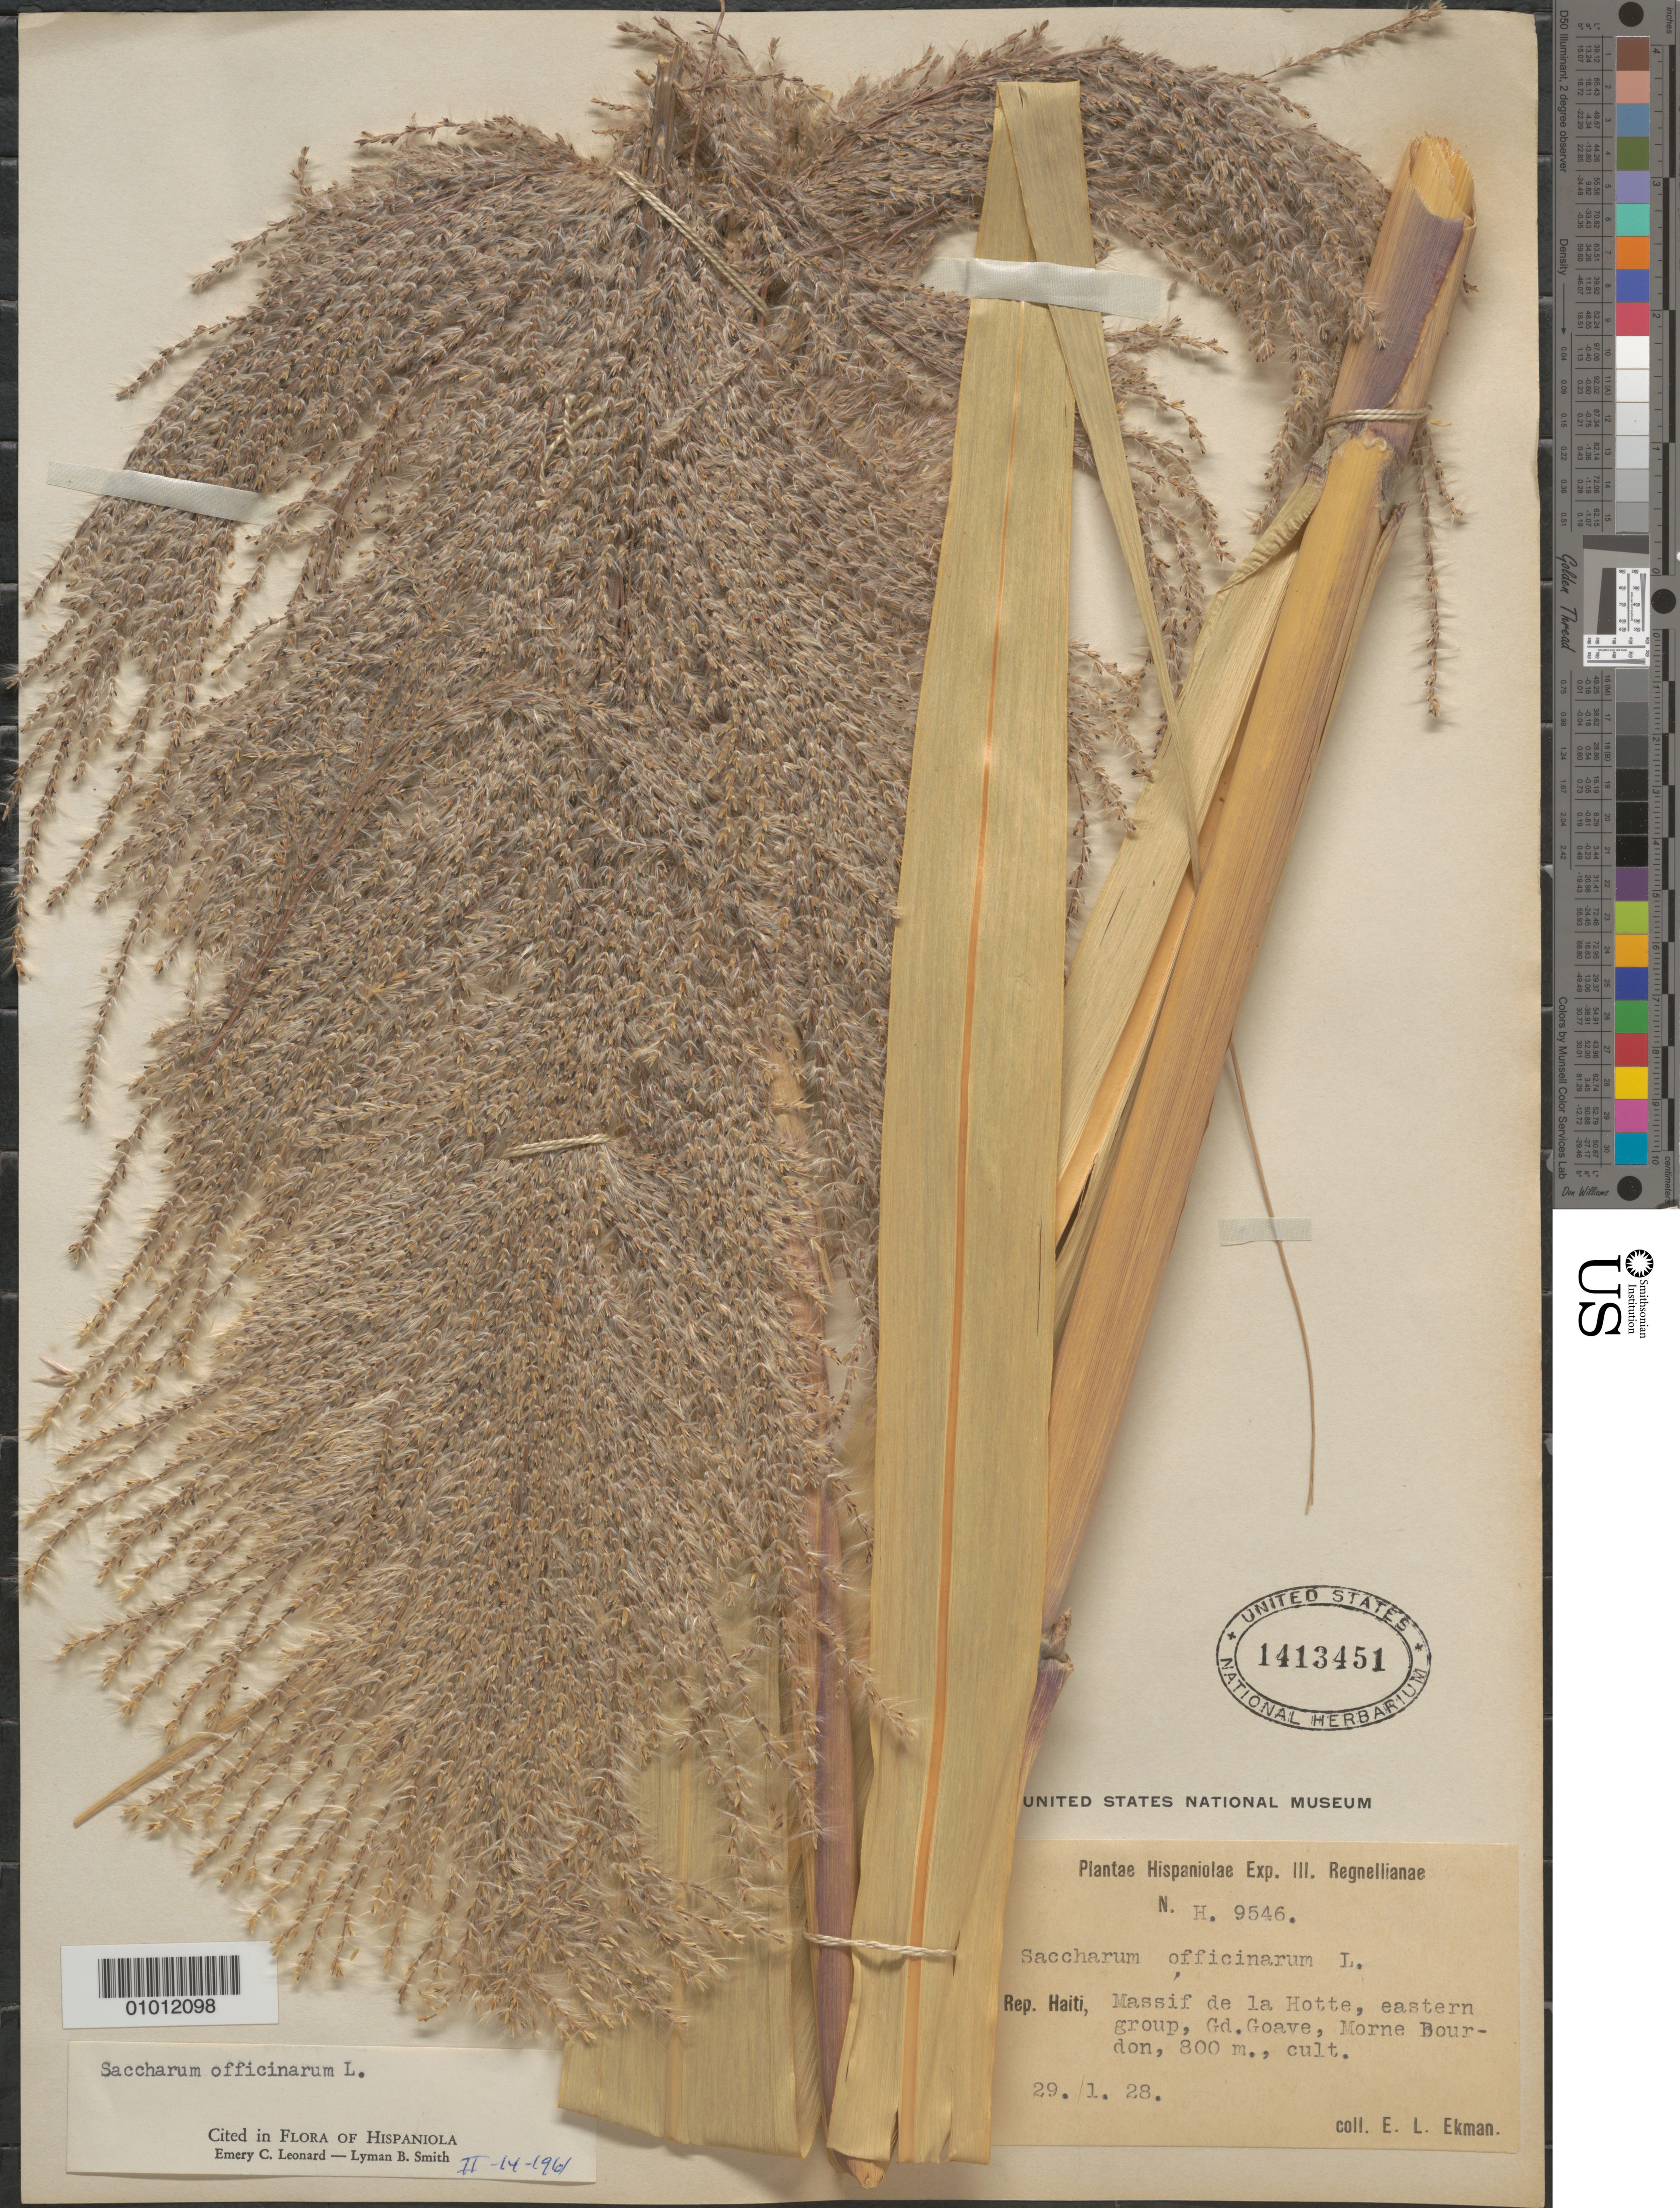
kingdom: Plantae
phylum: Tracheophyta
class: Liliopsida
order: Poales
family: Poaceae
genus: Saccharum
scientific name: Saccharum officinarum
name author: L.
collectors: E. L. Ekman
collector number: H 9546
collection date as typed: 29 Jan 1928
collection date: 1928-01-29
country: Haiti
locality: Massif de la Hotte, eastern group, Gd. Goave, Morne Bourdon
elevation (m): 800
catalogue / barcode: US 1413451